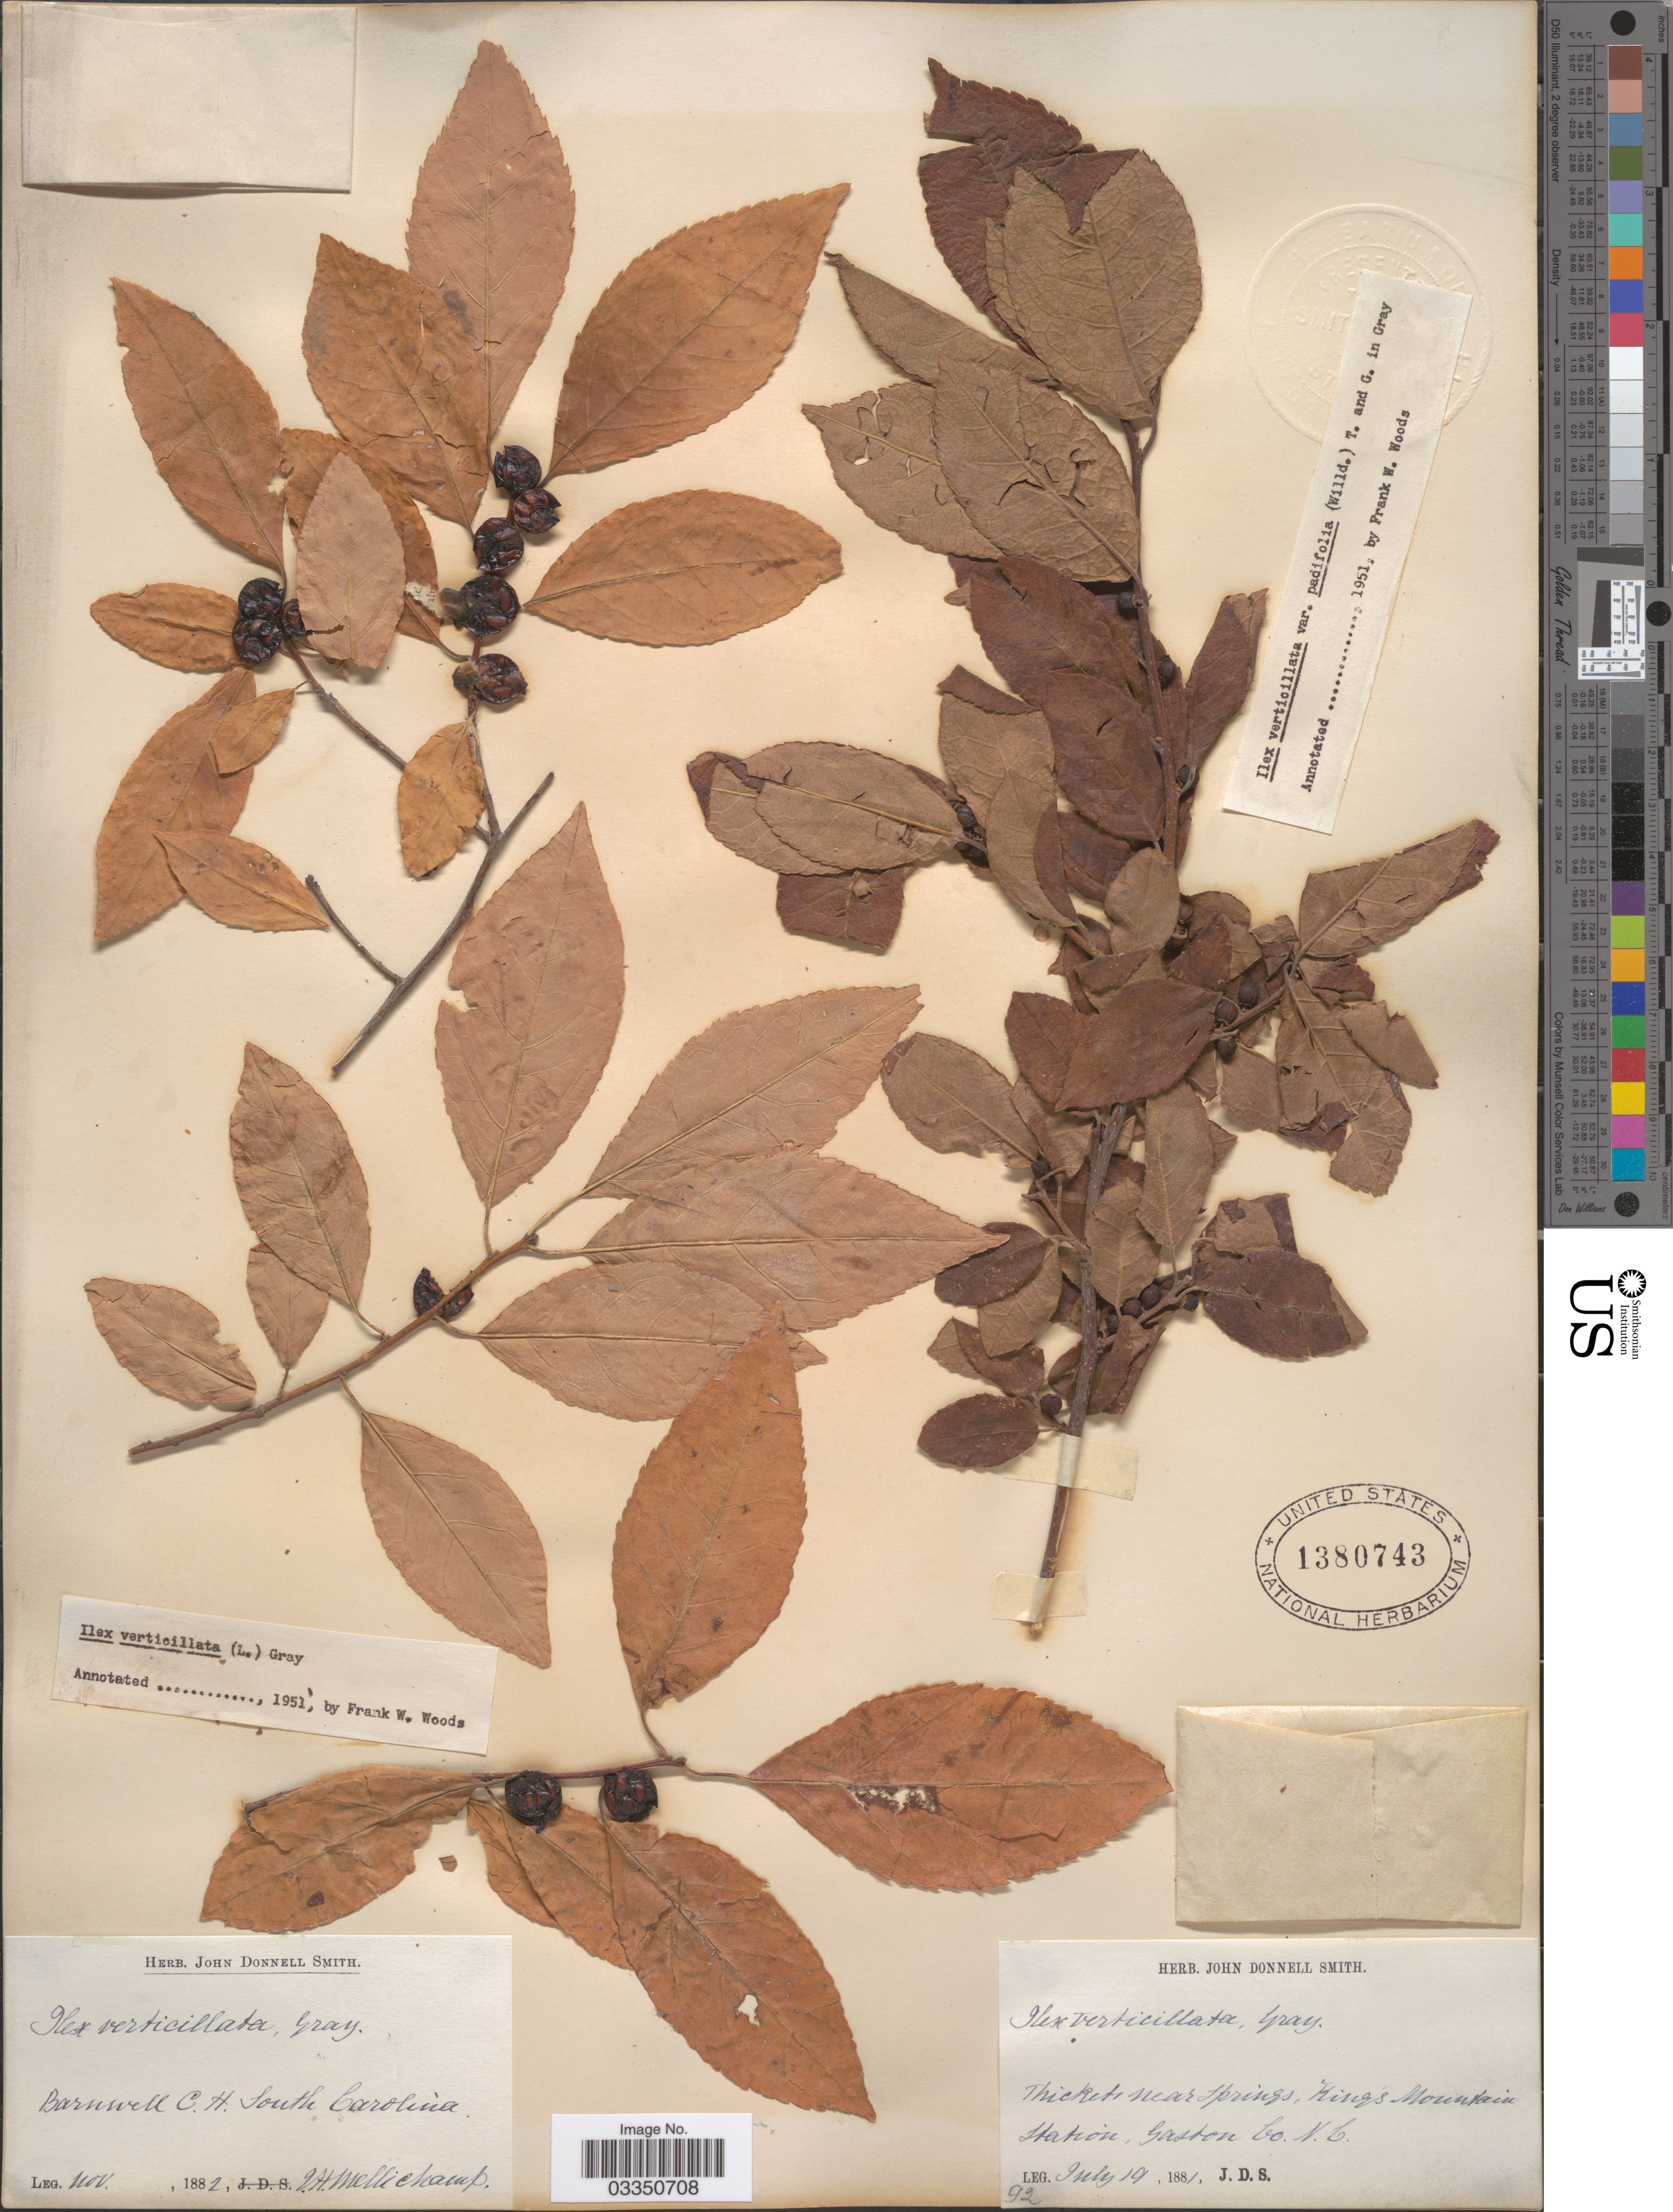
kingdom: Plantae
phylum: Tracheophyta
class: Magnoliopsida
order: Aquifoliales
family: Aquifoliaceae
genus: Ilex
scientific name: Ilex verticillata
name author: (L.) A. Gray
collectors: J. H. Mellichamp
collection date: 1882-11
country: United States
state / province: South Carolina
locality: Barnwell C.H.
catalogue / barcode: US 1380743